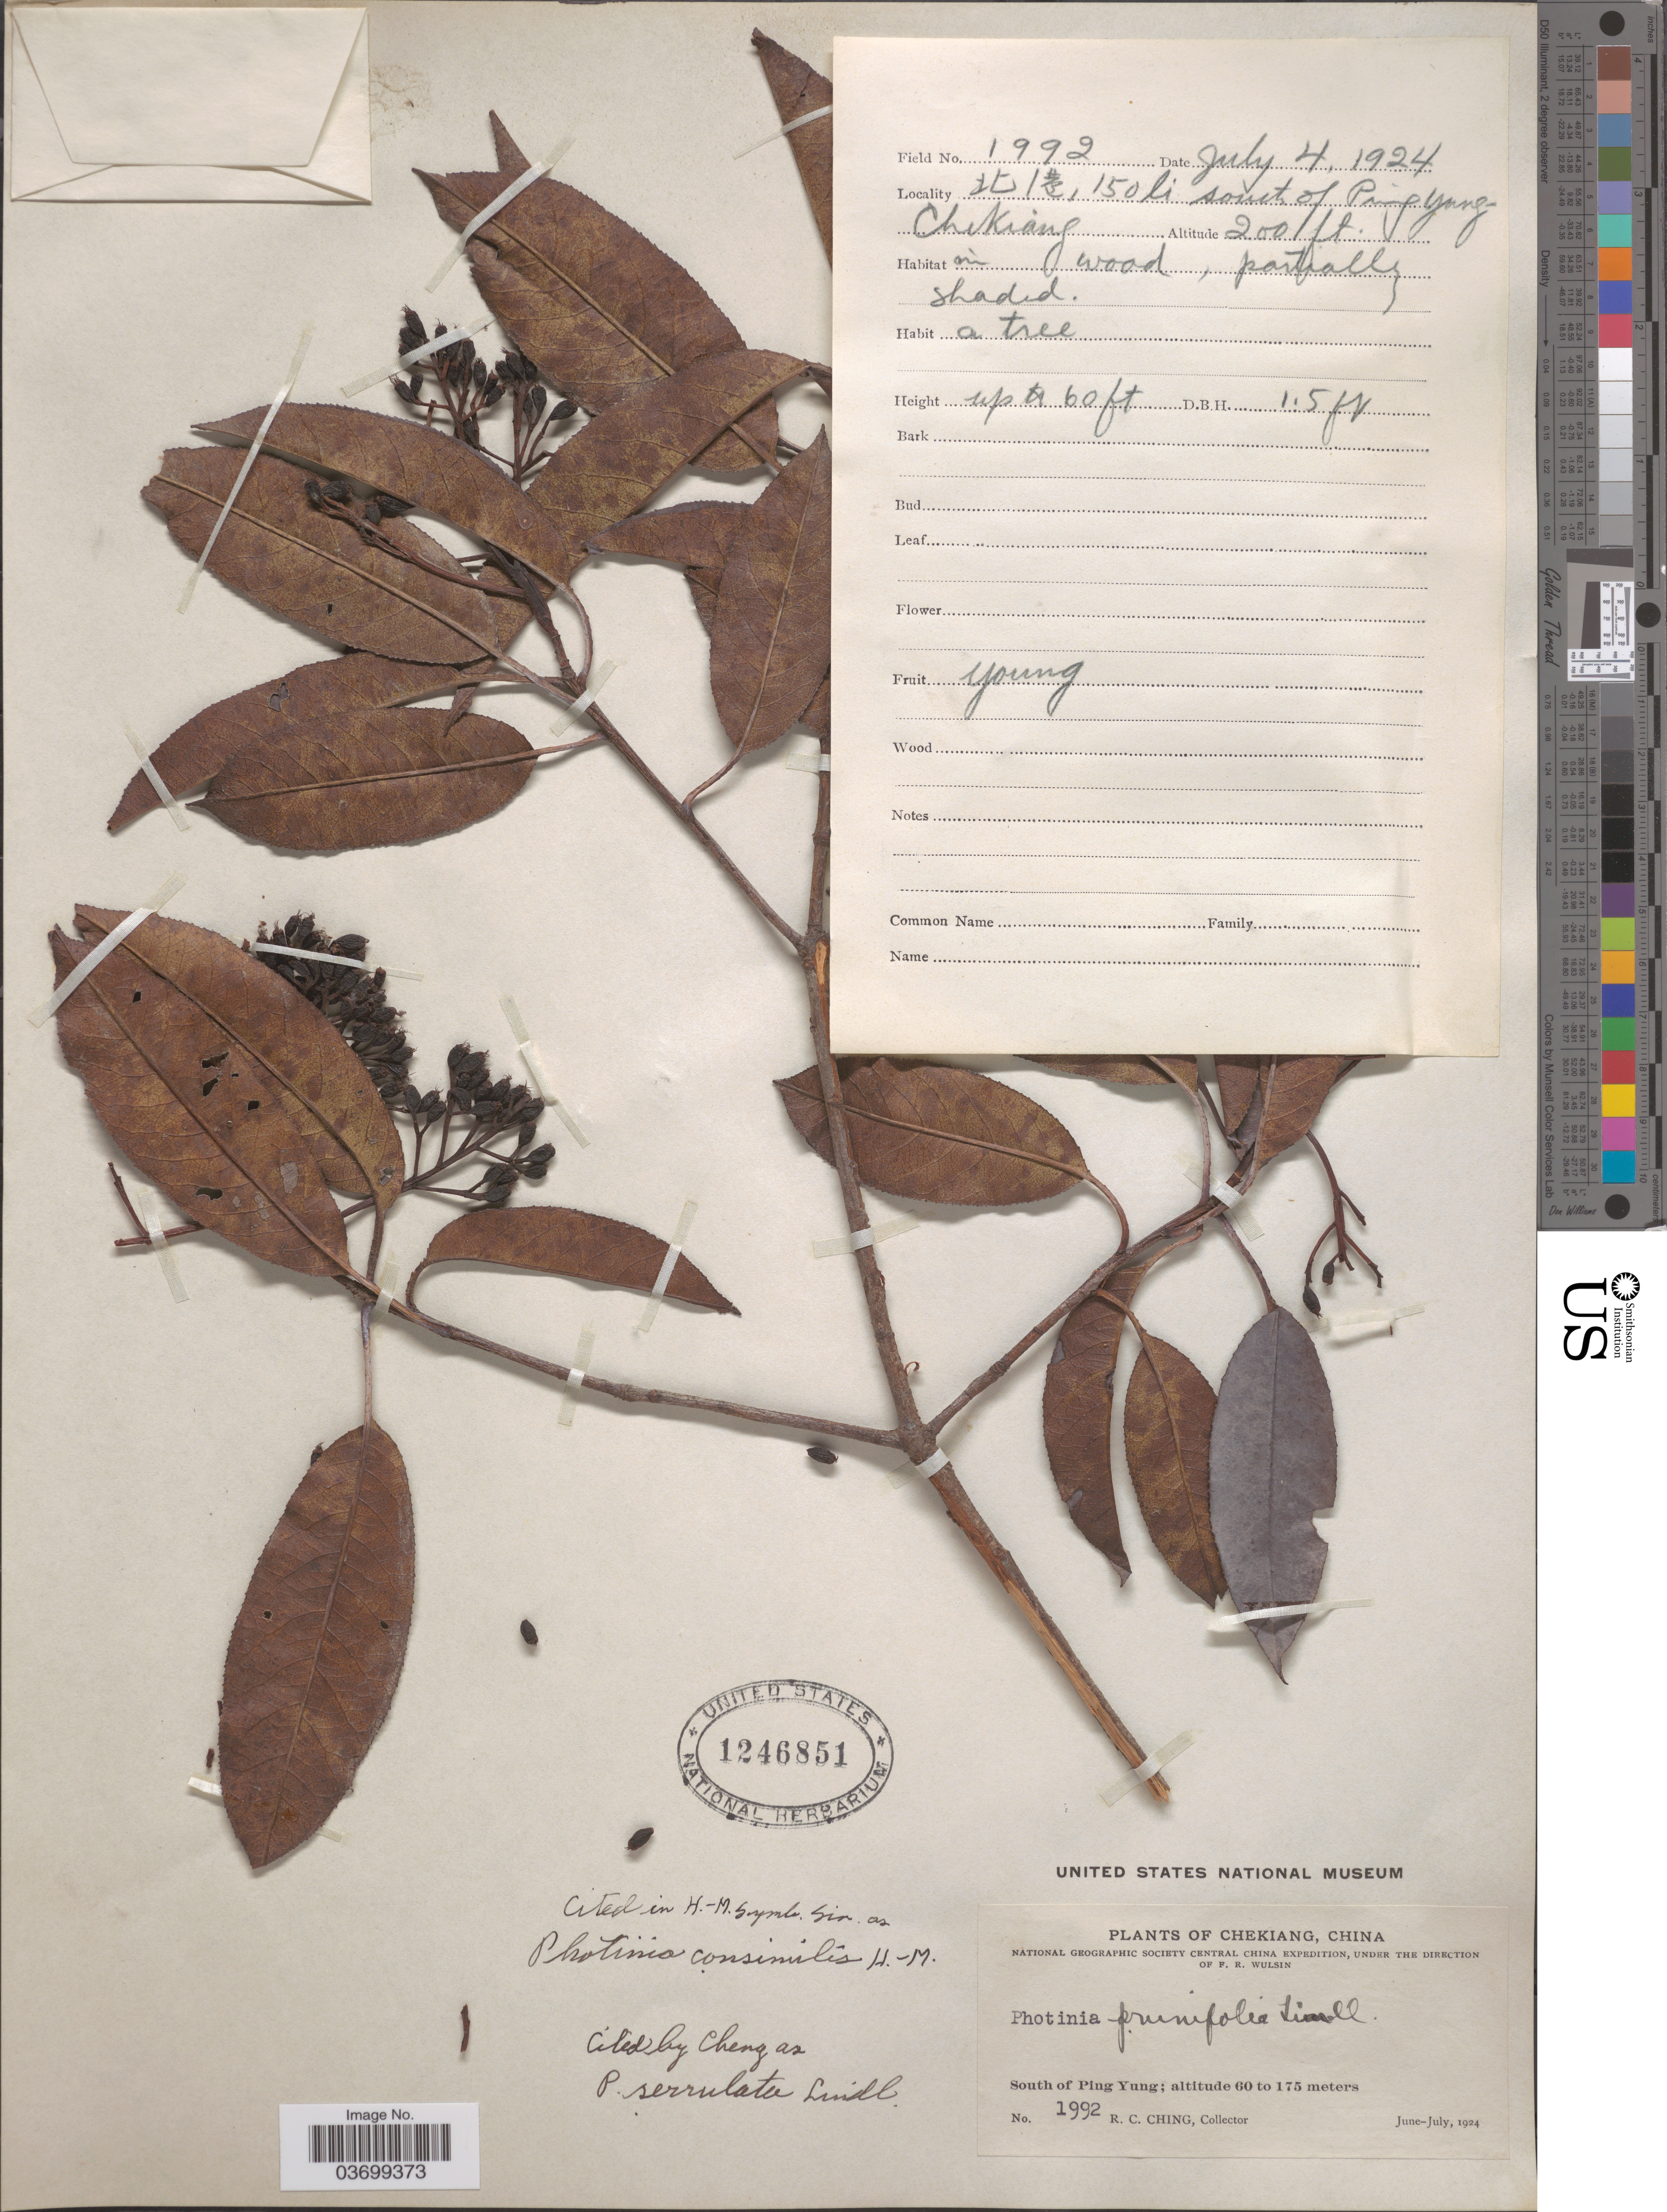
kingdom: Plantae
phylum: Tracheophyta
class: Magnoliopsida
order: Rosales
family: Rosaceae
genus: Photinia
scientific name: Photinia consimilis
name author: Hand.-Mazz.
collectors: R. C. Ching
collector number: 1992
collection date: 1924-07-04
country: China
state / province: Zhejiang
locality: Chekiang. X, 150 li south of Ping Yung.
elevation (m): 61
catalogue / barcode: US 1246851